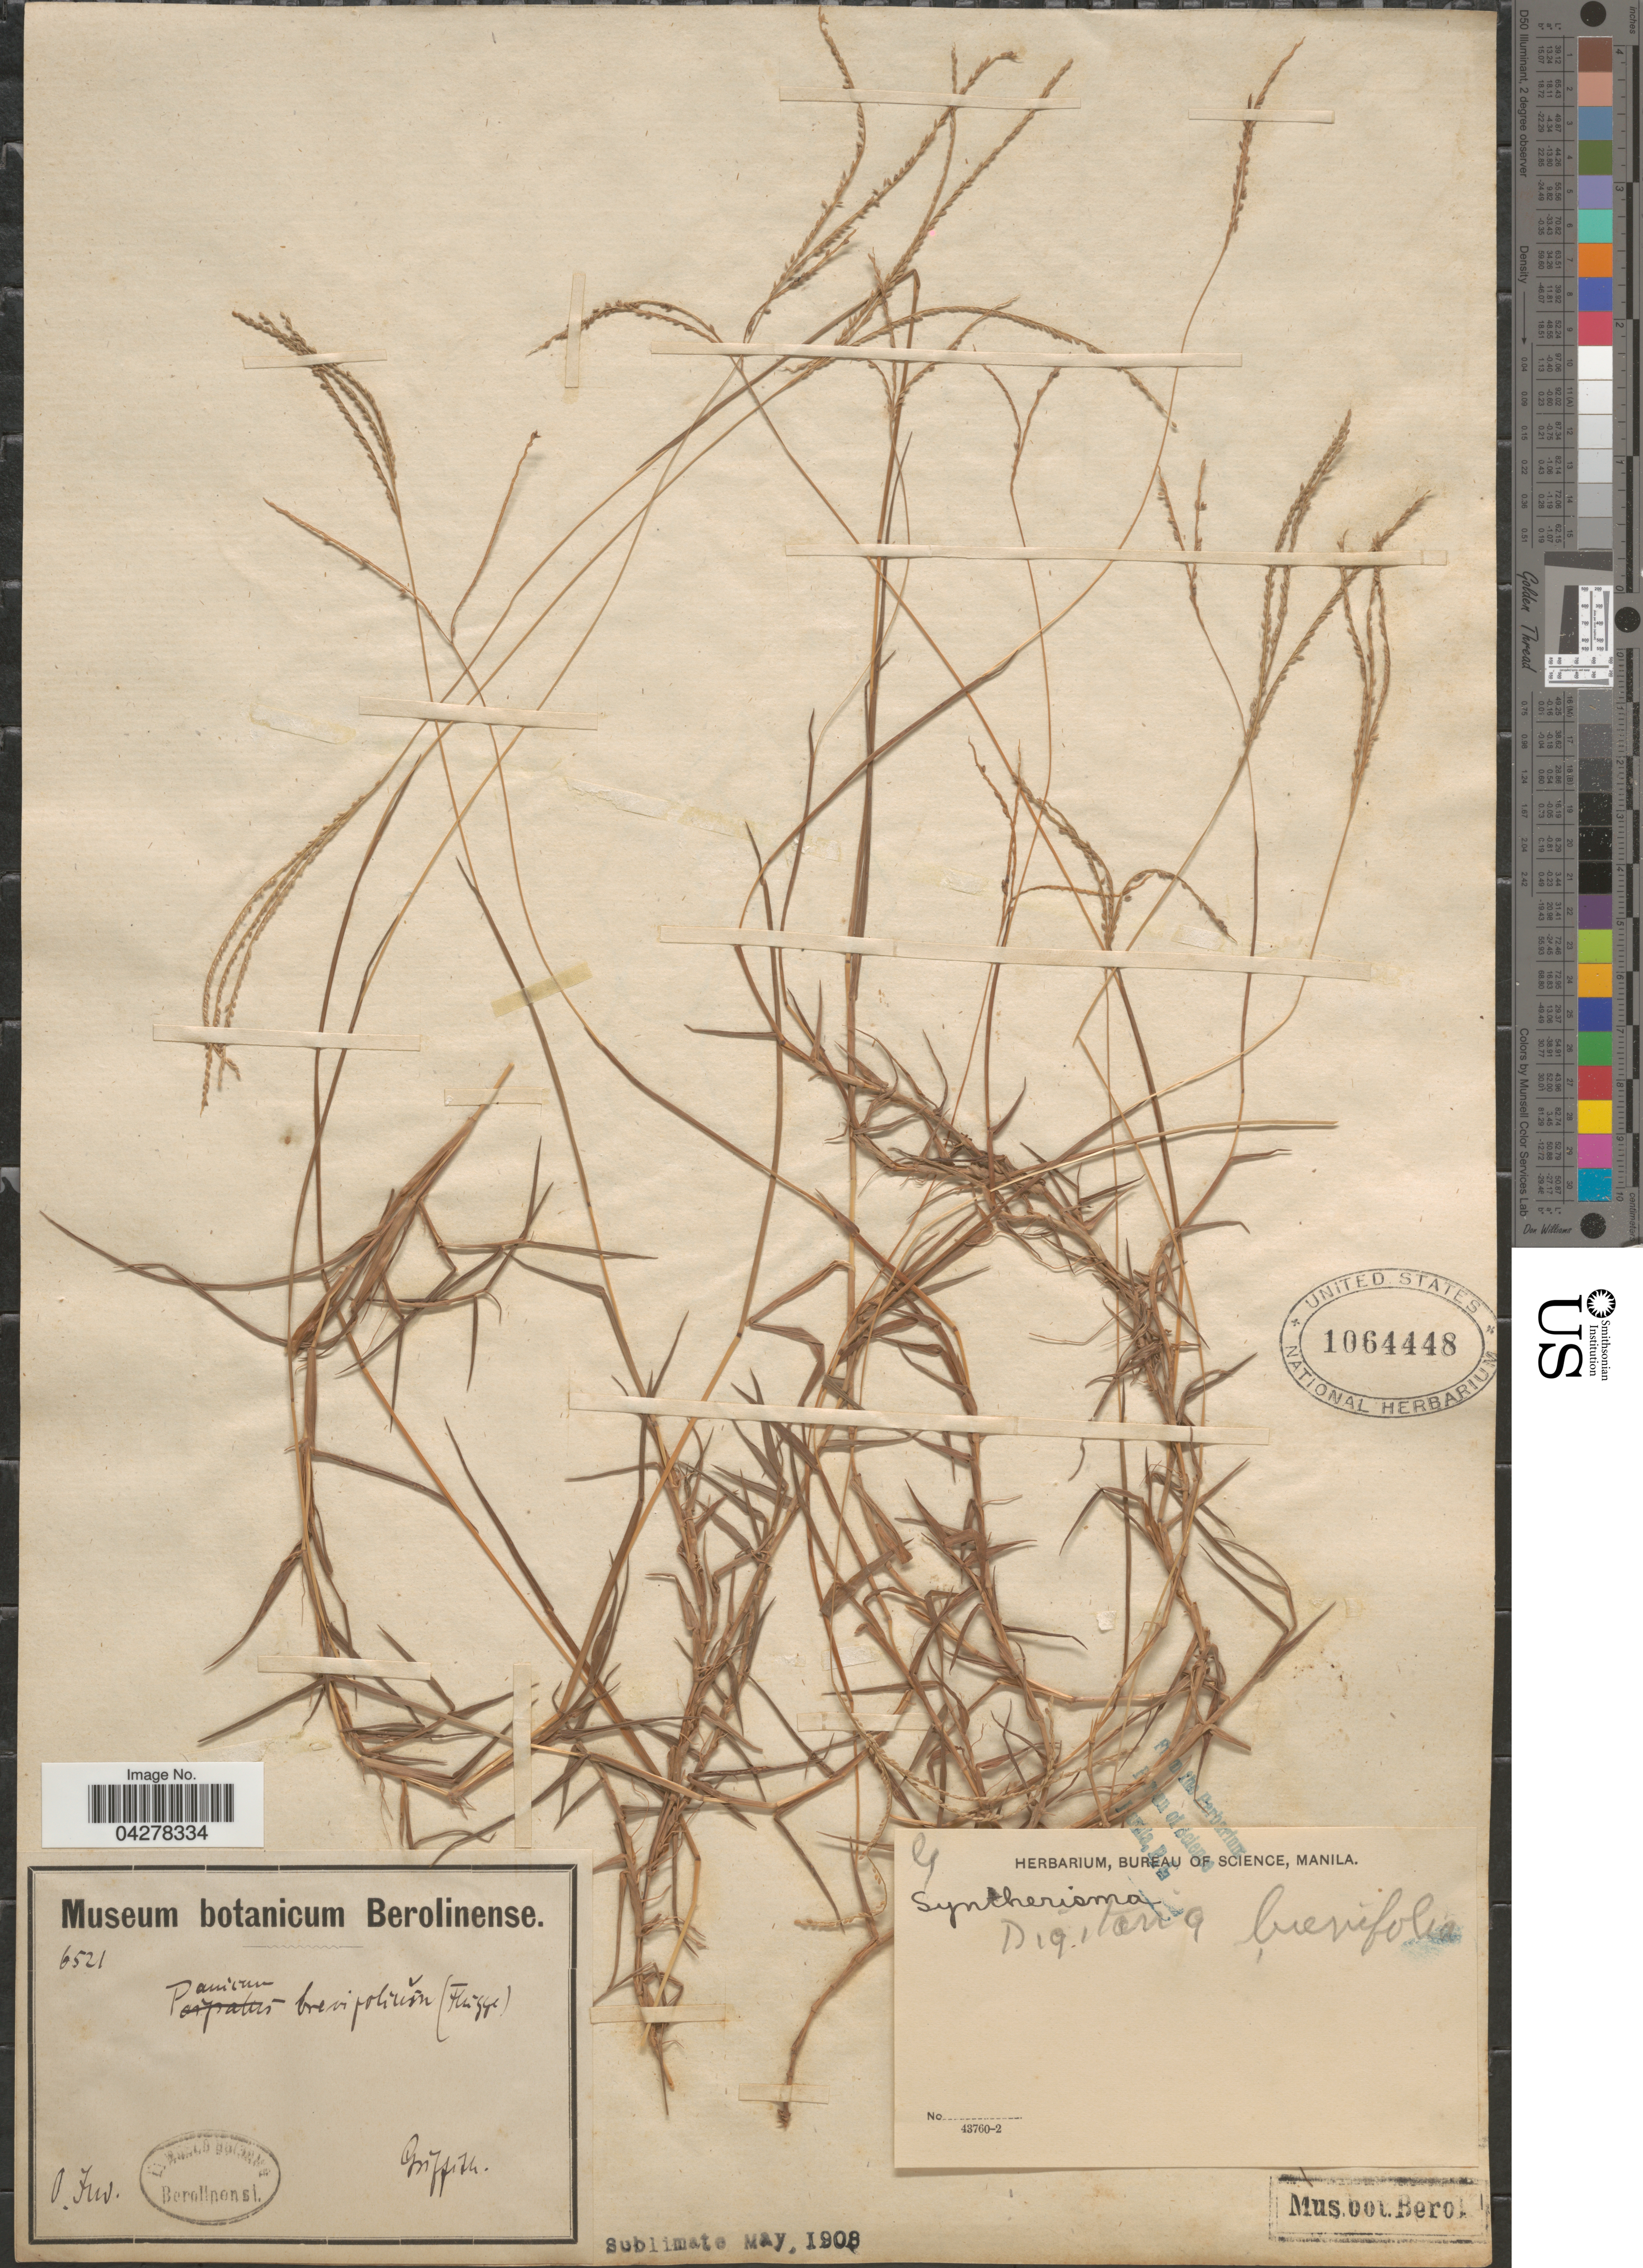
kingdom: Plantae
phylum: Tracheophyta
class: Liliopsida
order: Poales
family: Poaceae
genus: Digitaria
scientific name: Digitaria longiflora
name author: (Retz.) Pers.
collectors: Griffith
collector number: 6521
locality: O. Fluv.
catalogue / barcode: US 1064448